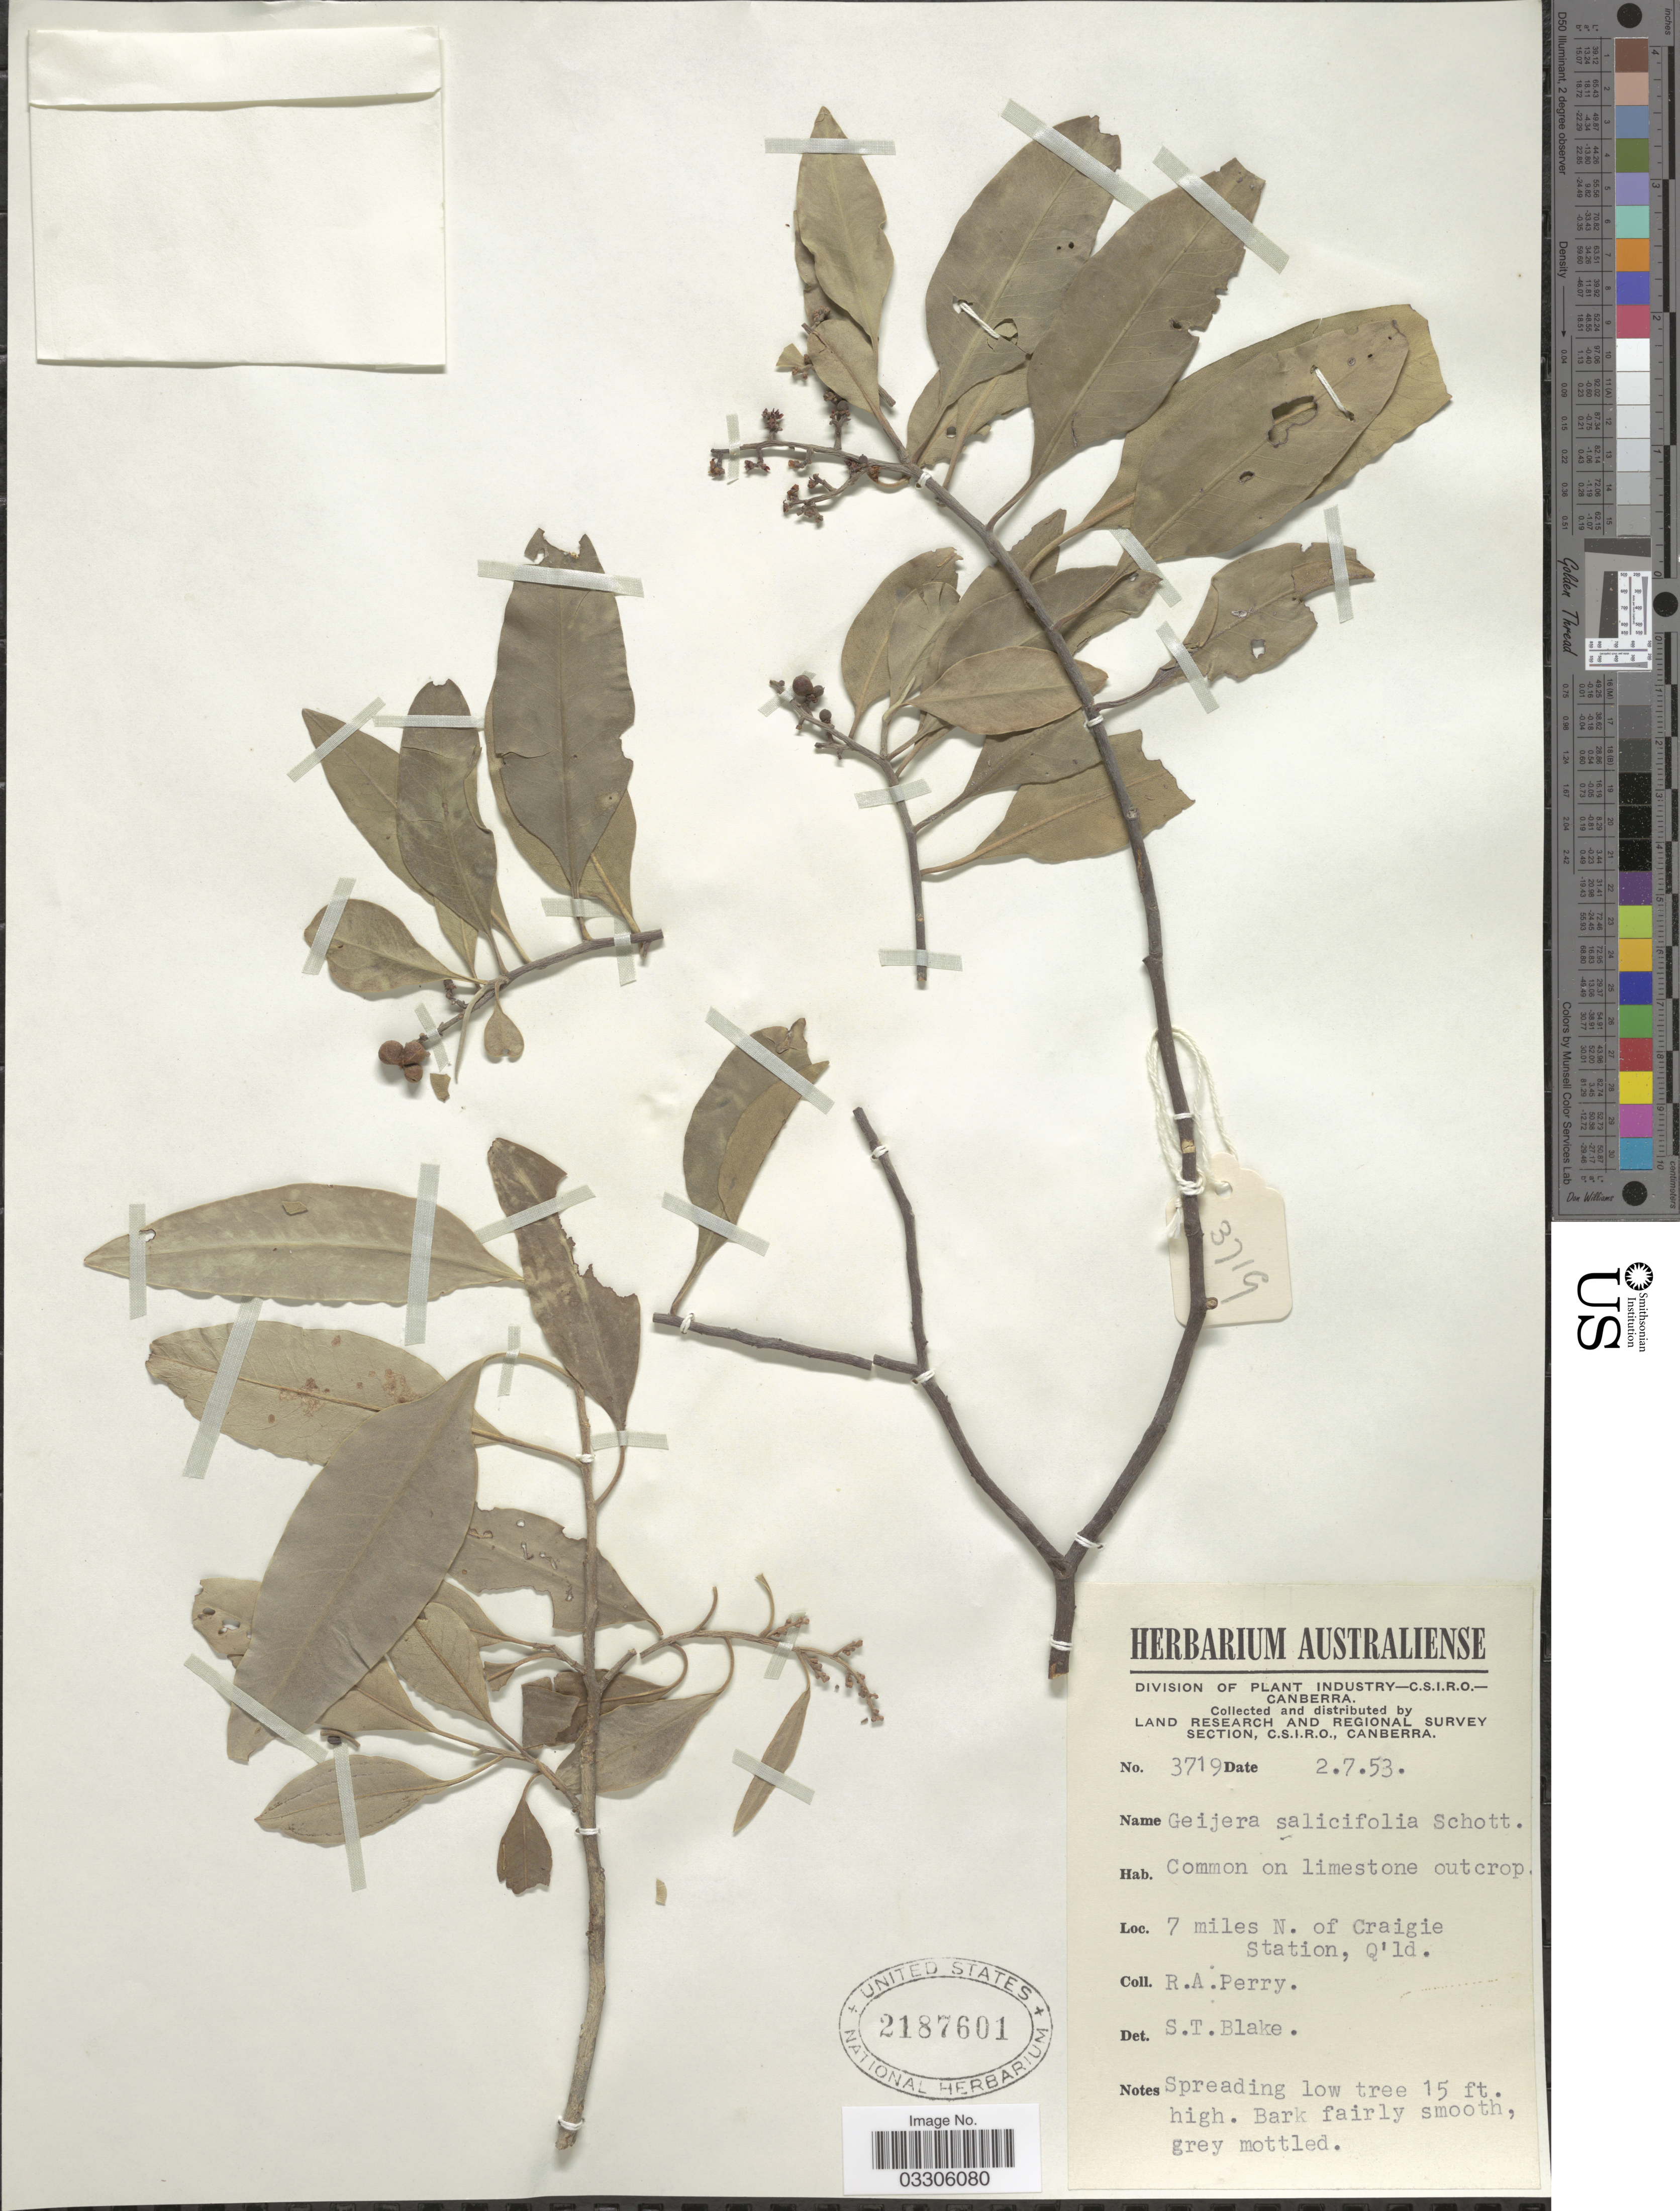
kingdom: Plantae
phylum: Tracheophyta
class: Magnoliopsida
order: Sapindales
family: Rutaceae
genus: Geijera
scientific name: Geijera salicifolia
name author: Schott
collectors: Perry, R. A.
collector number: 3719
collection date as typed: Transcribed d/m/y: 2/7/53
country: Australia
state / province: Queensland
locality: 7 miles N. of Craigie Station, Q'ld.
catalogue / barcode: US 2187601